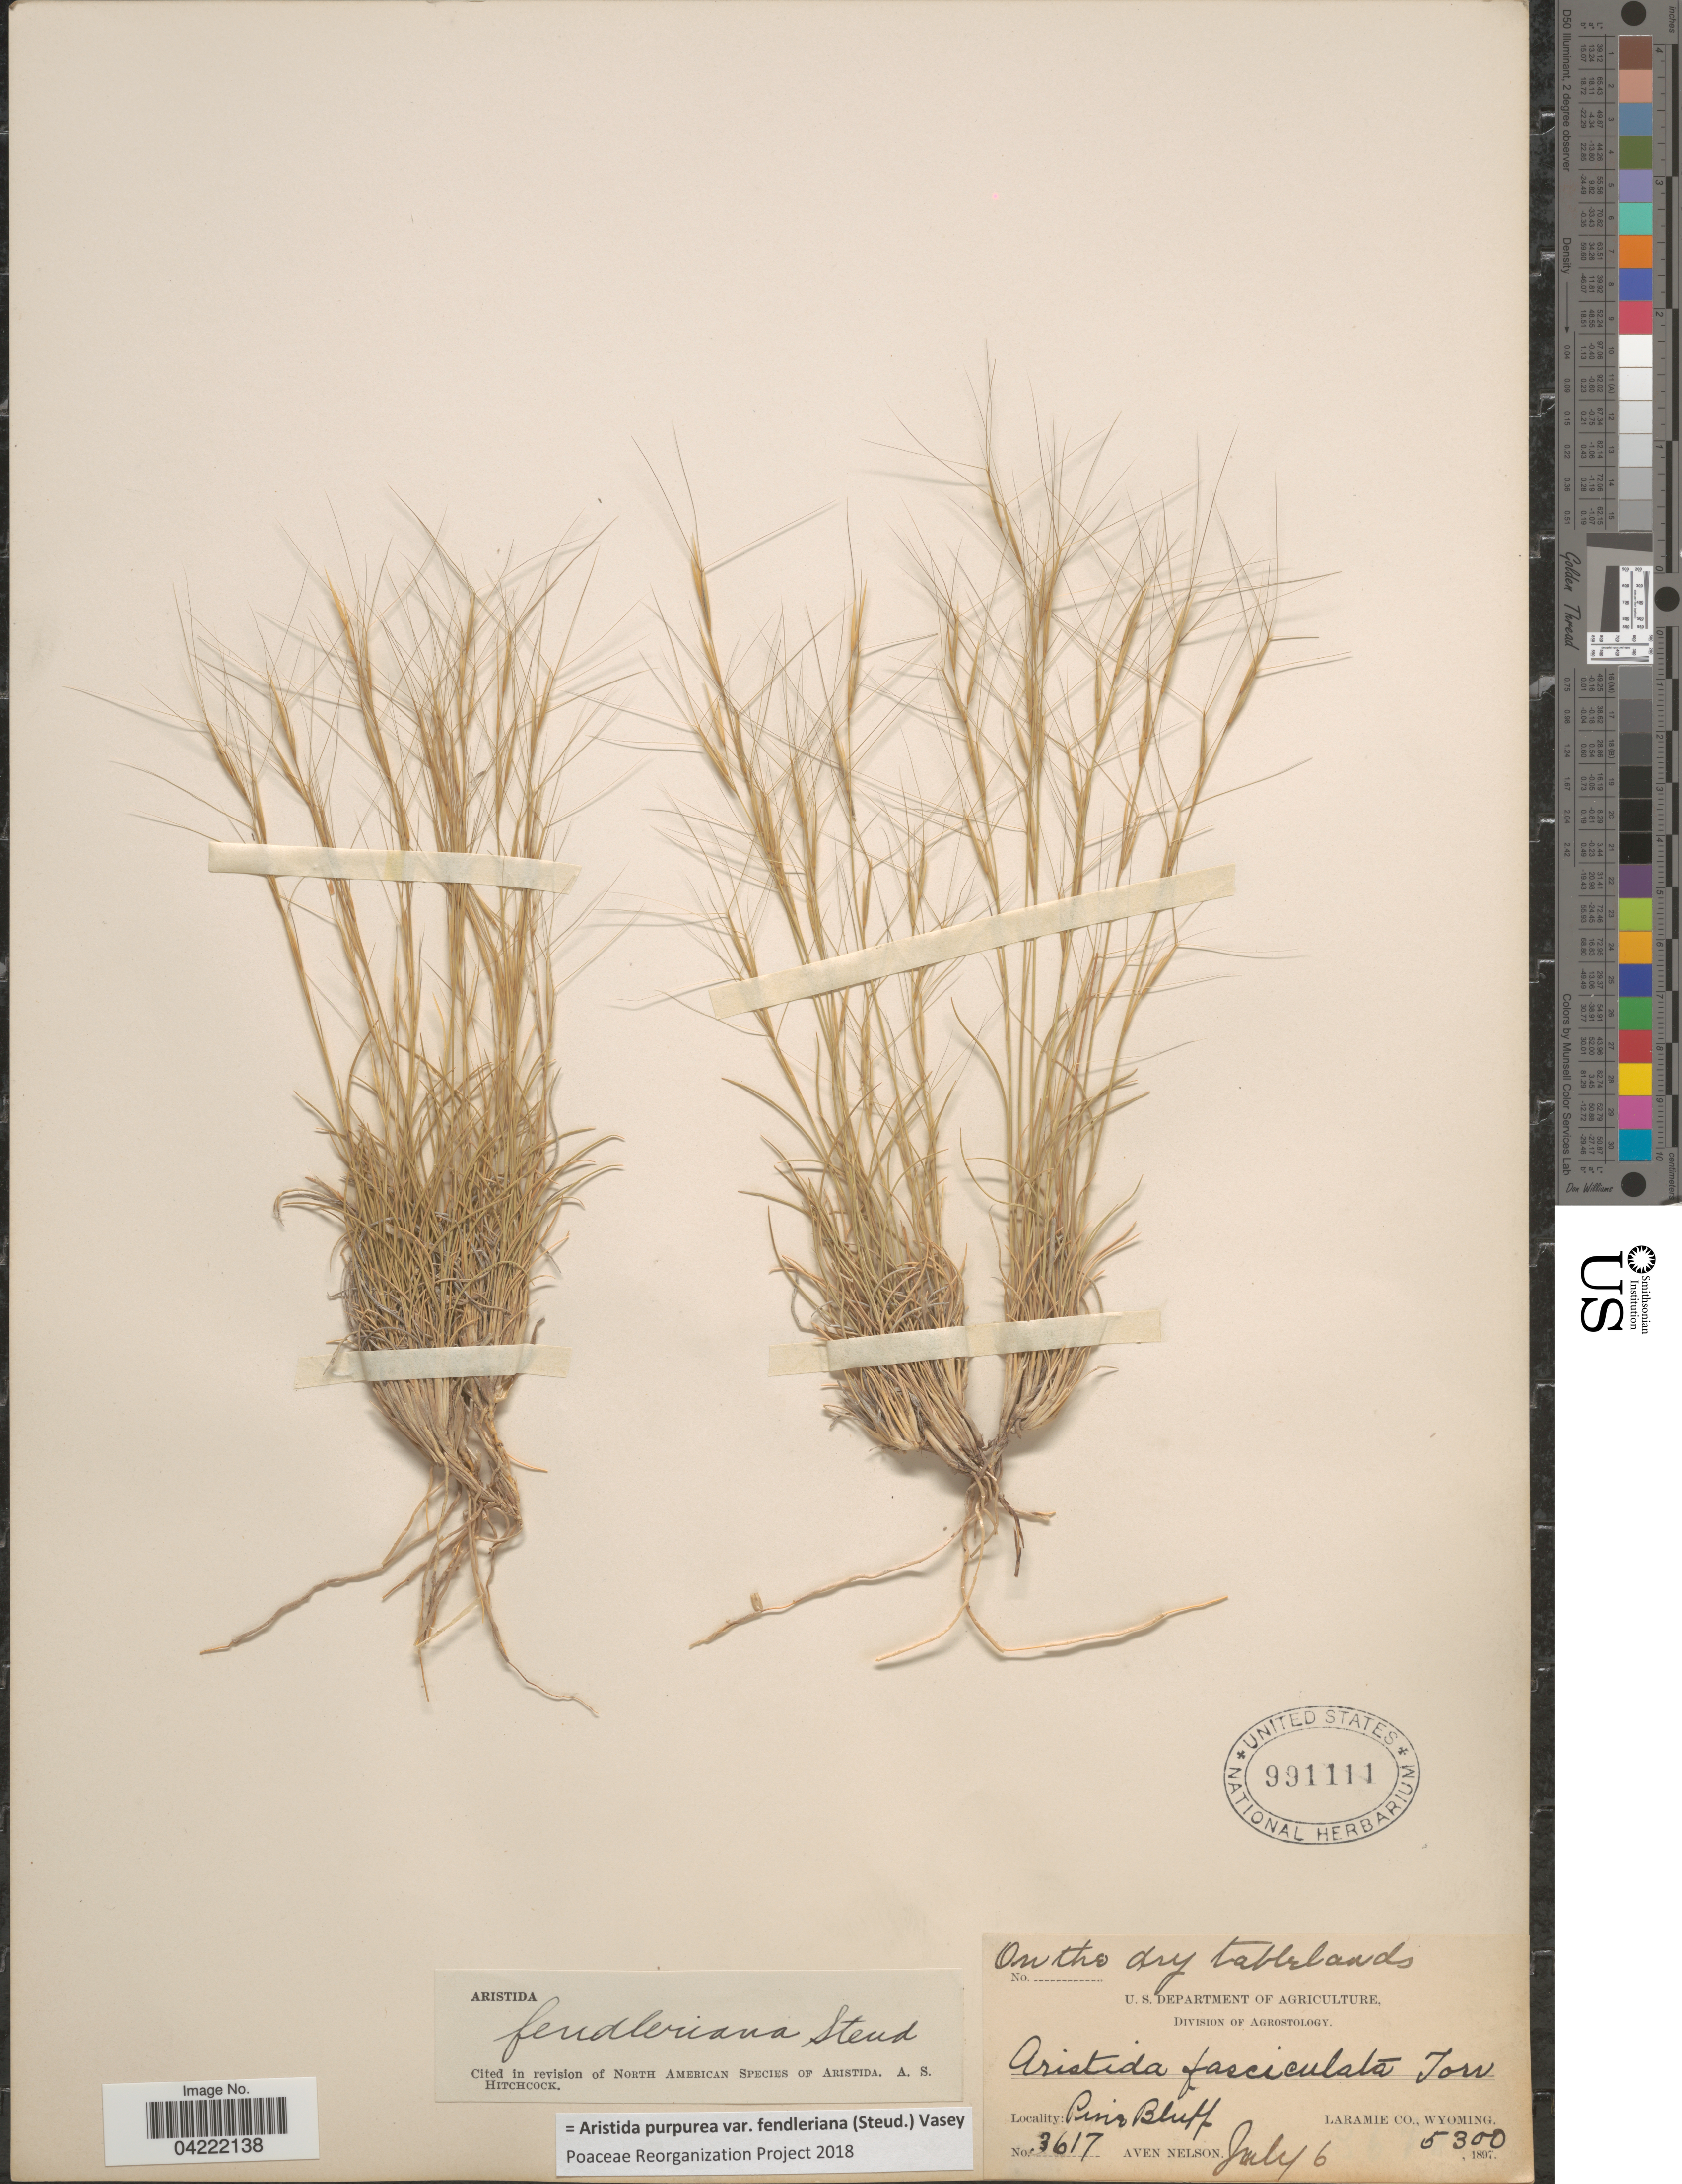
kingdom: Plantae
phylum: Tracheophyta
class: Liliopsida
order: Poales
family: Poaceae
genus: Aristida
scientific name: Aristida purpurea var. fendleriana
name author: (Steud.) Vasey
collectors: A. Nelson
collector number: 3617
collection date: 1897-07-06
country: United States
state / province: Wyoming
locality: Pine Bluff. Laramie Co.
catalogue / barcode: US 991111